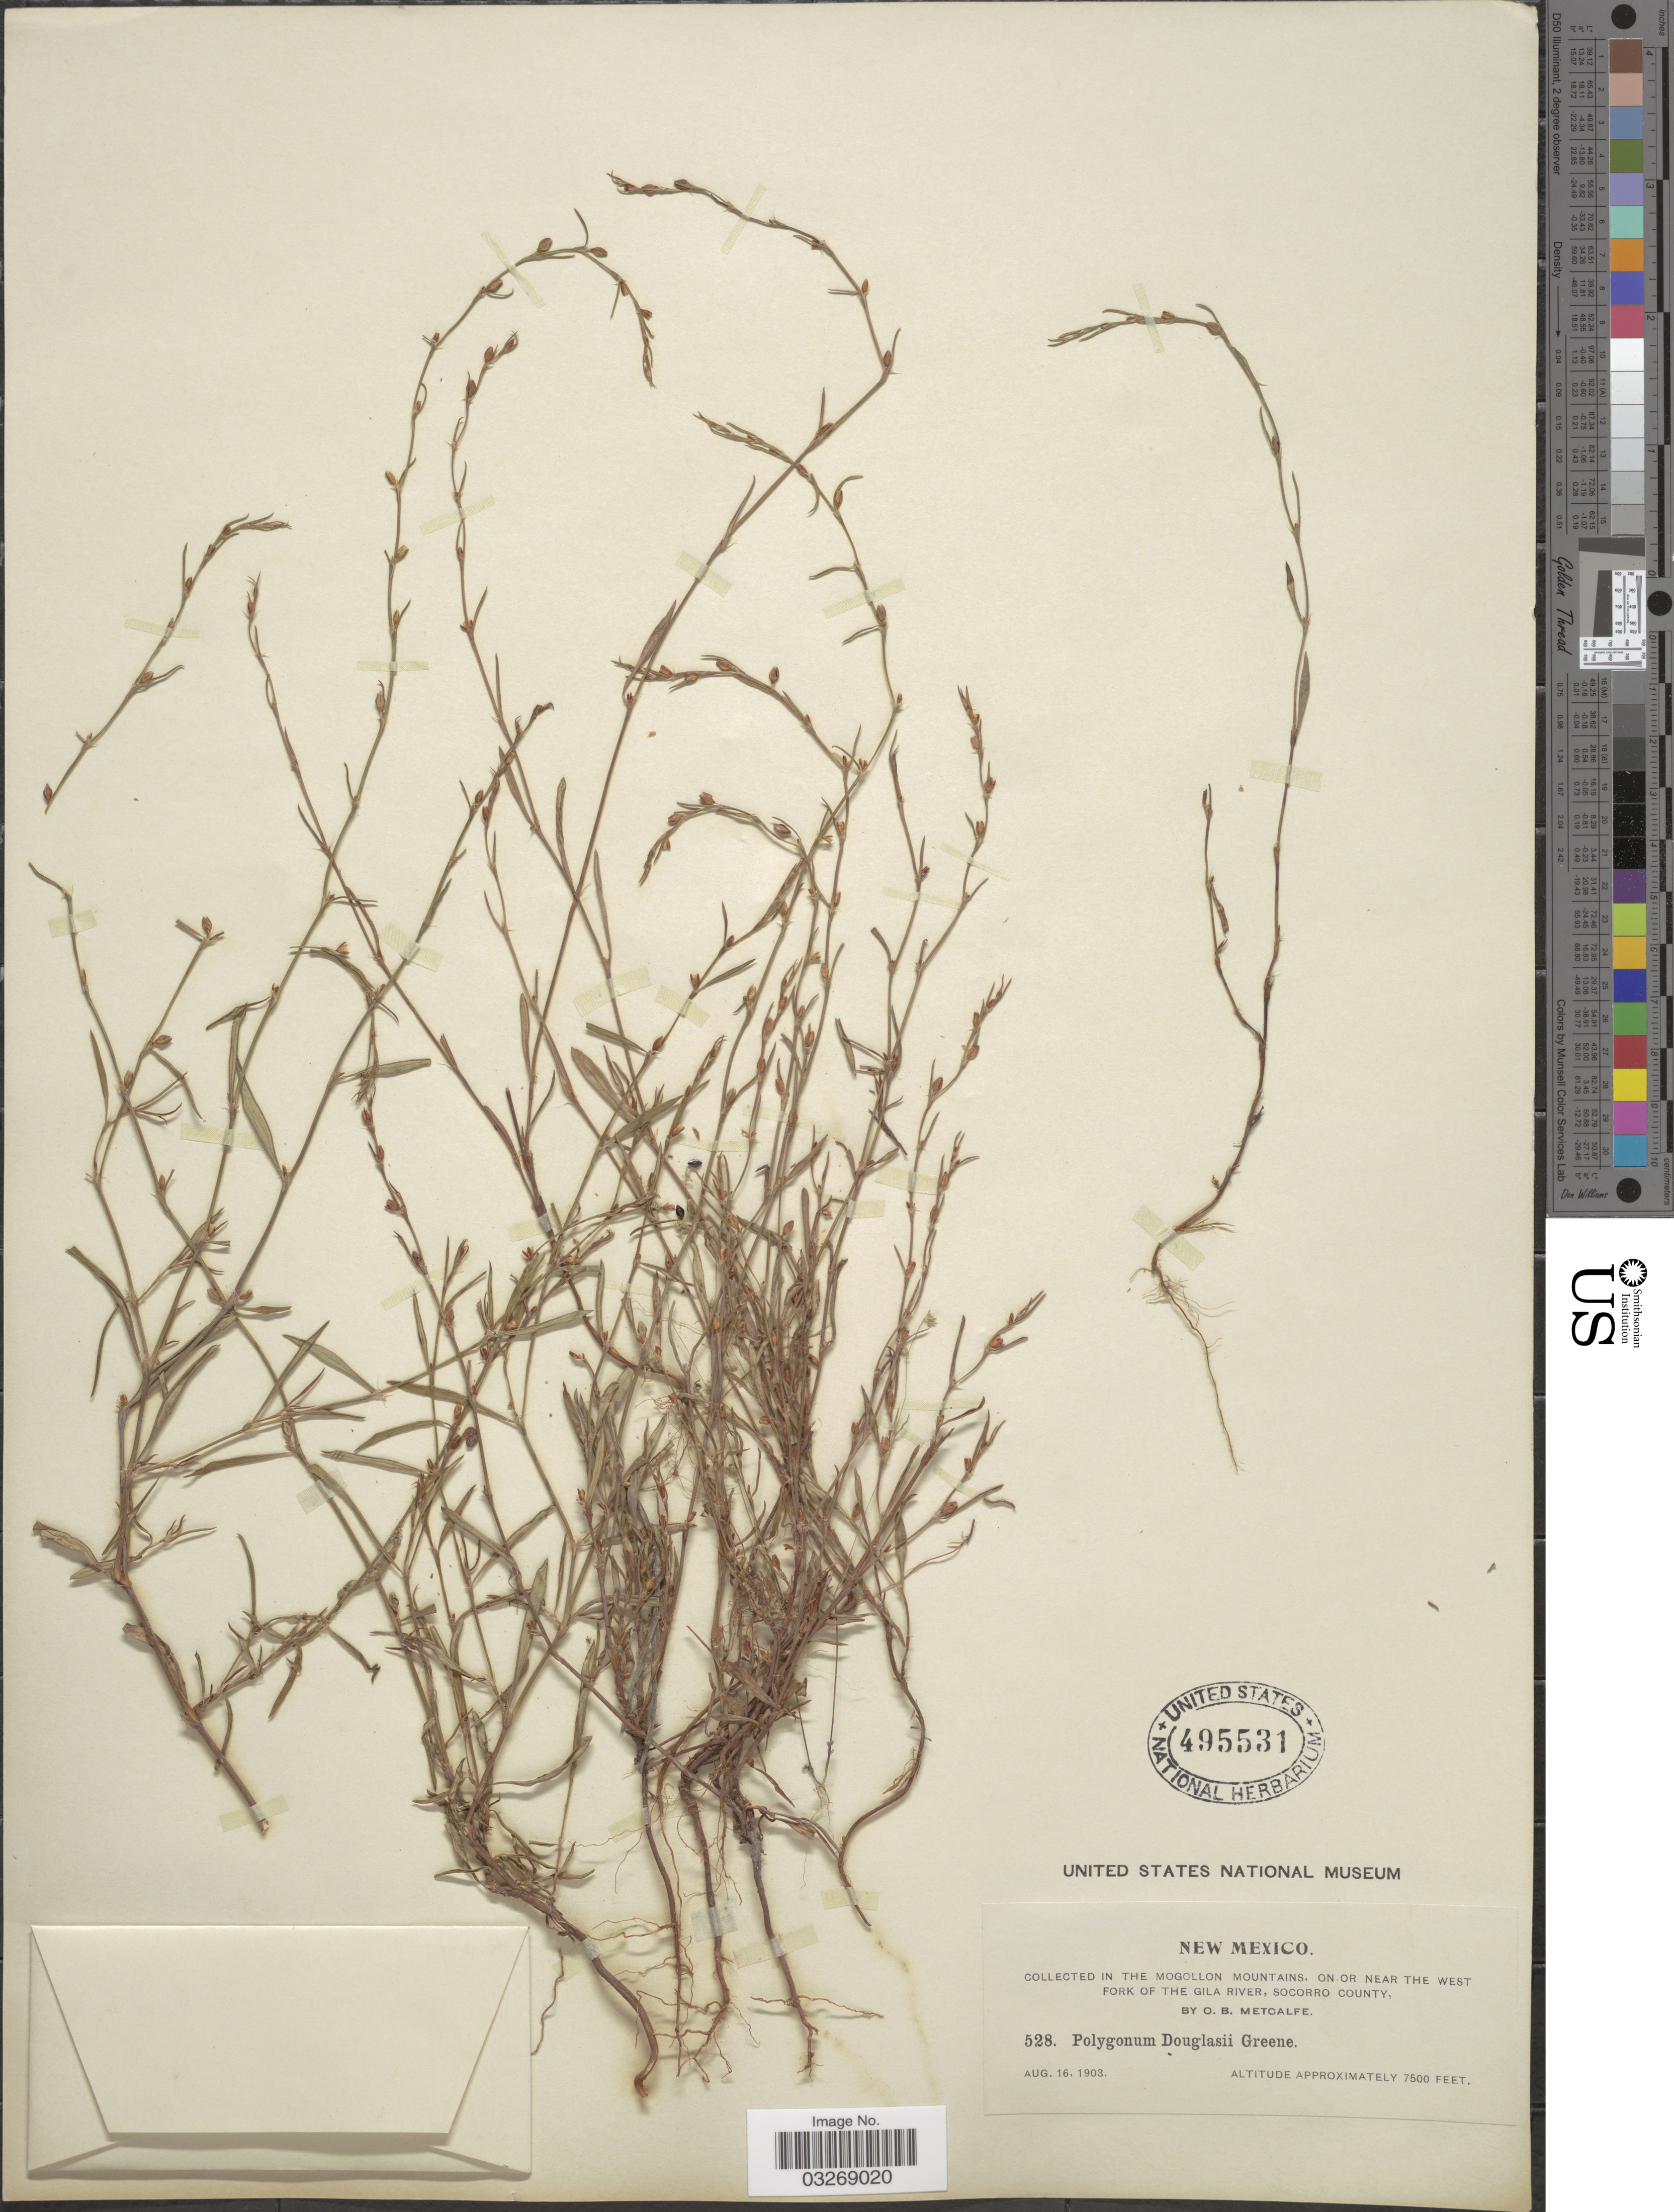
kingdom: Plantae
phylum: Tracheophyta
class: Magnoliopsida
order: Caryophyllales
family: Polygonaceae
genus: Polygonum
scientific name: Polygonum douglasii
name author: Greene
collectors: O. B. Metcalfe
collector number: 528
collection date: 1903-08-16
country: United States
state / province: New Mexico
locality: In the Mogollon Mountains, on or near the west fork of the Gila River, Socorro County.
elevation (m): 2286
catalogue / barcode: US 495531